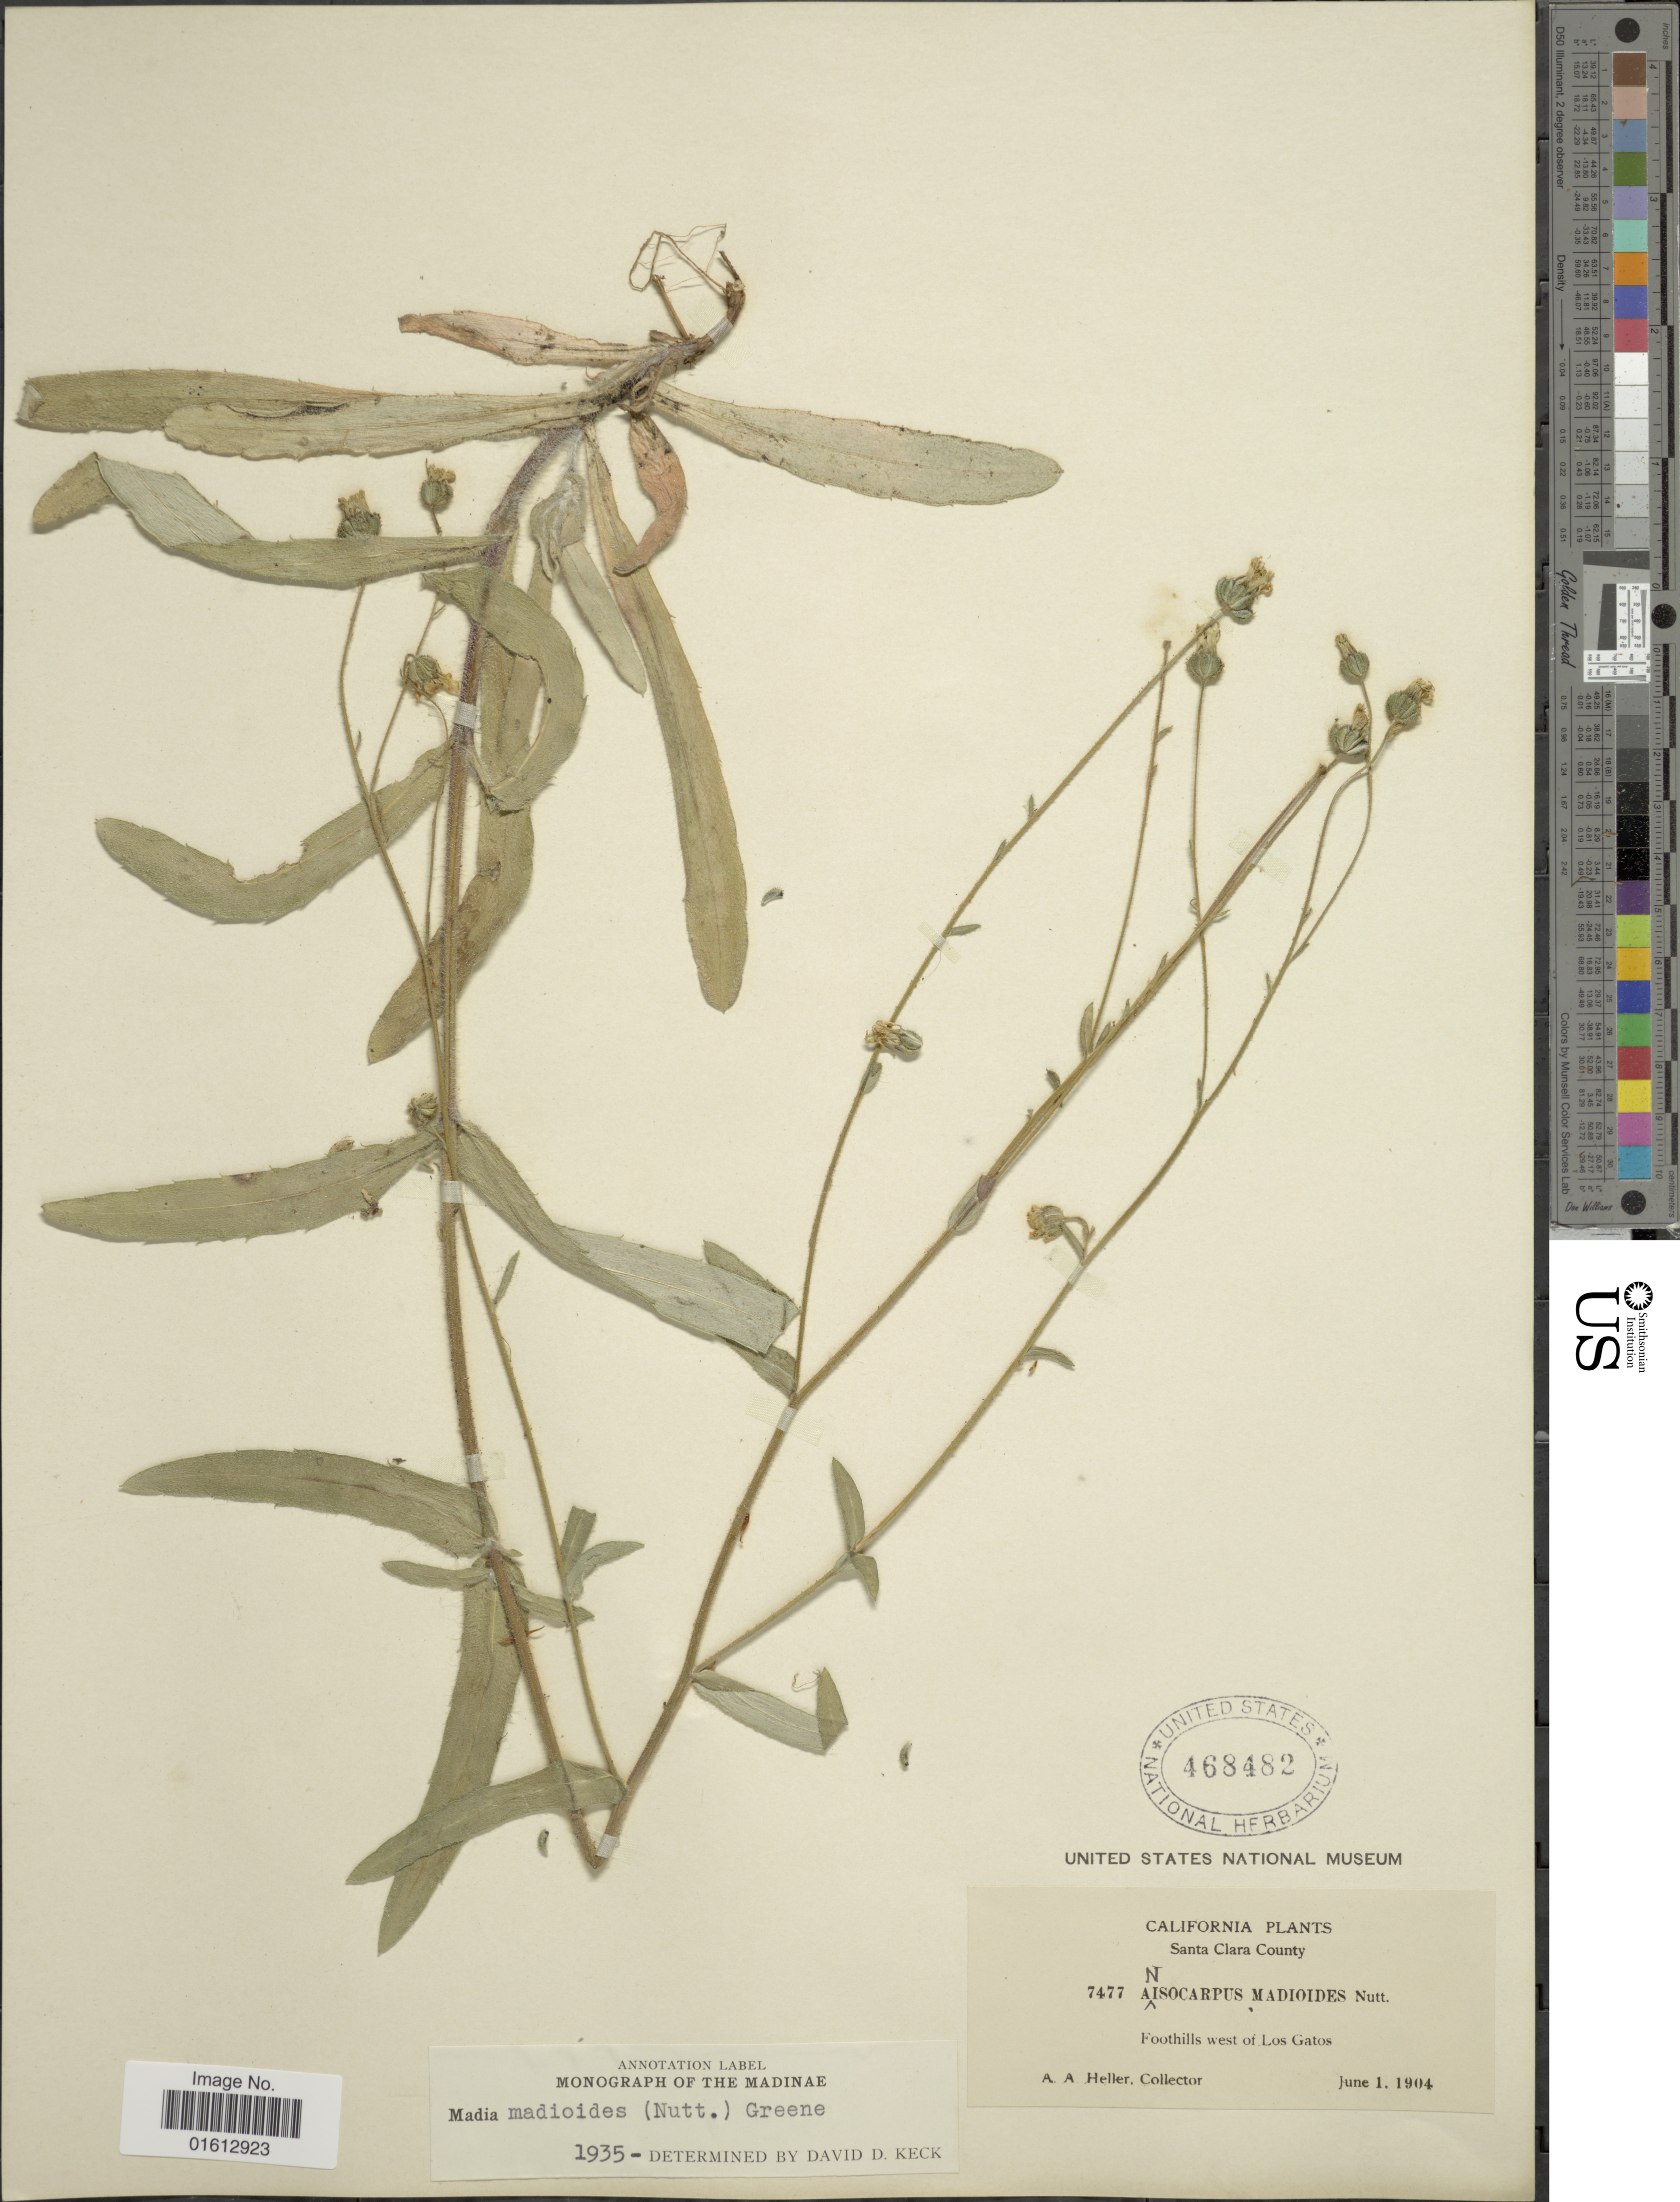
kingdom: Plantae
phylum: Tracheophyta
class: Magnoliopsida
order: Asterales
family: Asteraceae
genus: Madia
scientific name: Madia madioides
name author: (Nutt.) Greene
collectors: A. A. Heller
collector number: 7477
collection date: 1904-06-01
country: United States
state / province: California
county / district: Santa Clara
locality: California, Santa Clara County, Foothills west of Los Gatos.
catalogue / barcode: US 468482